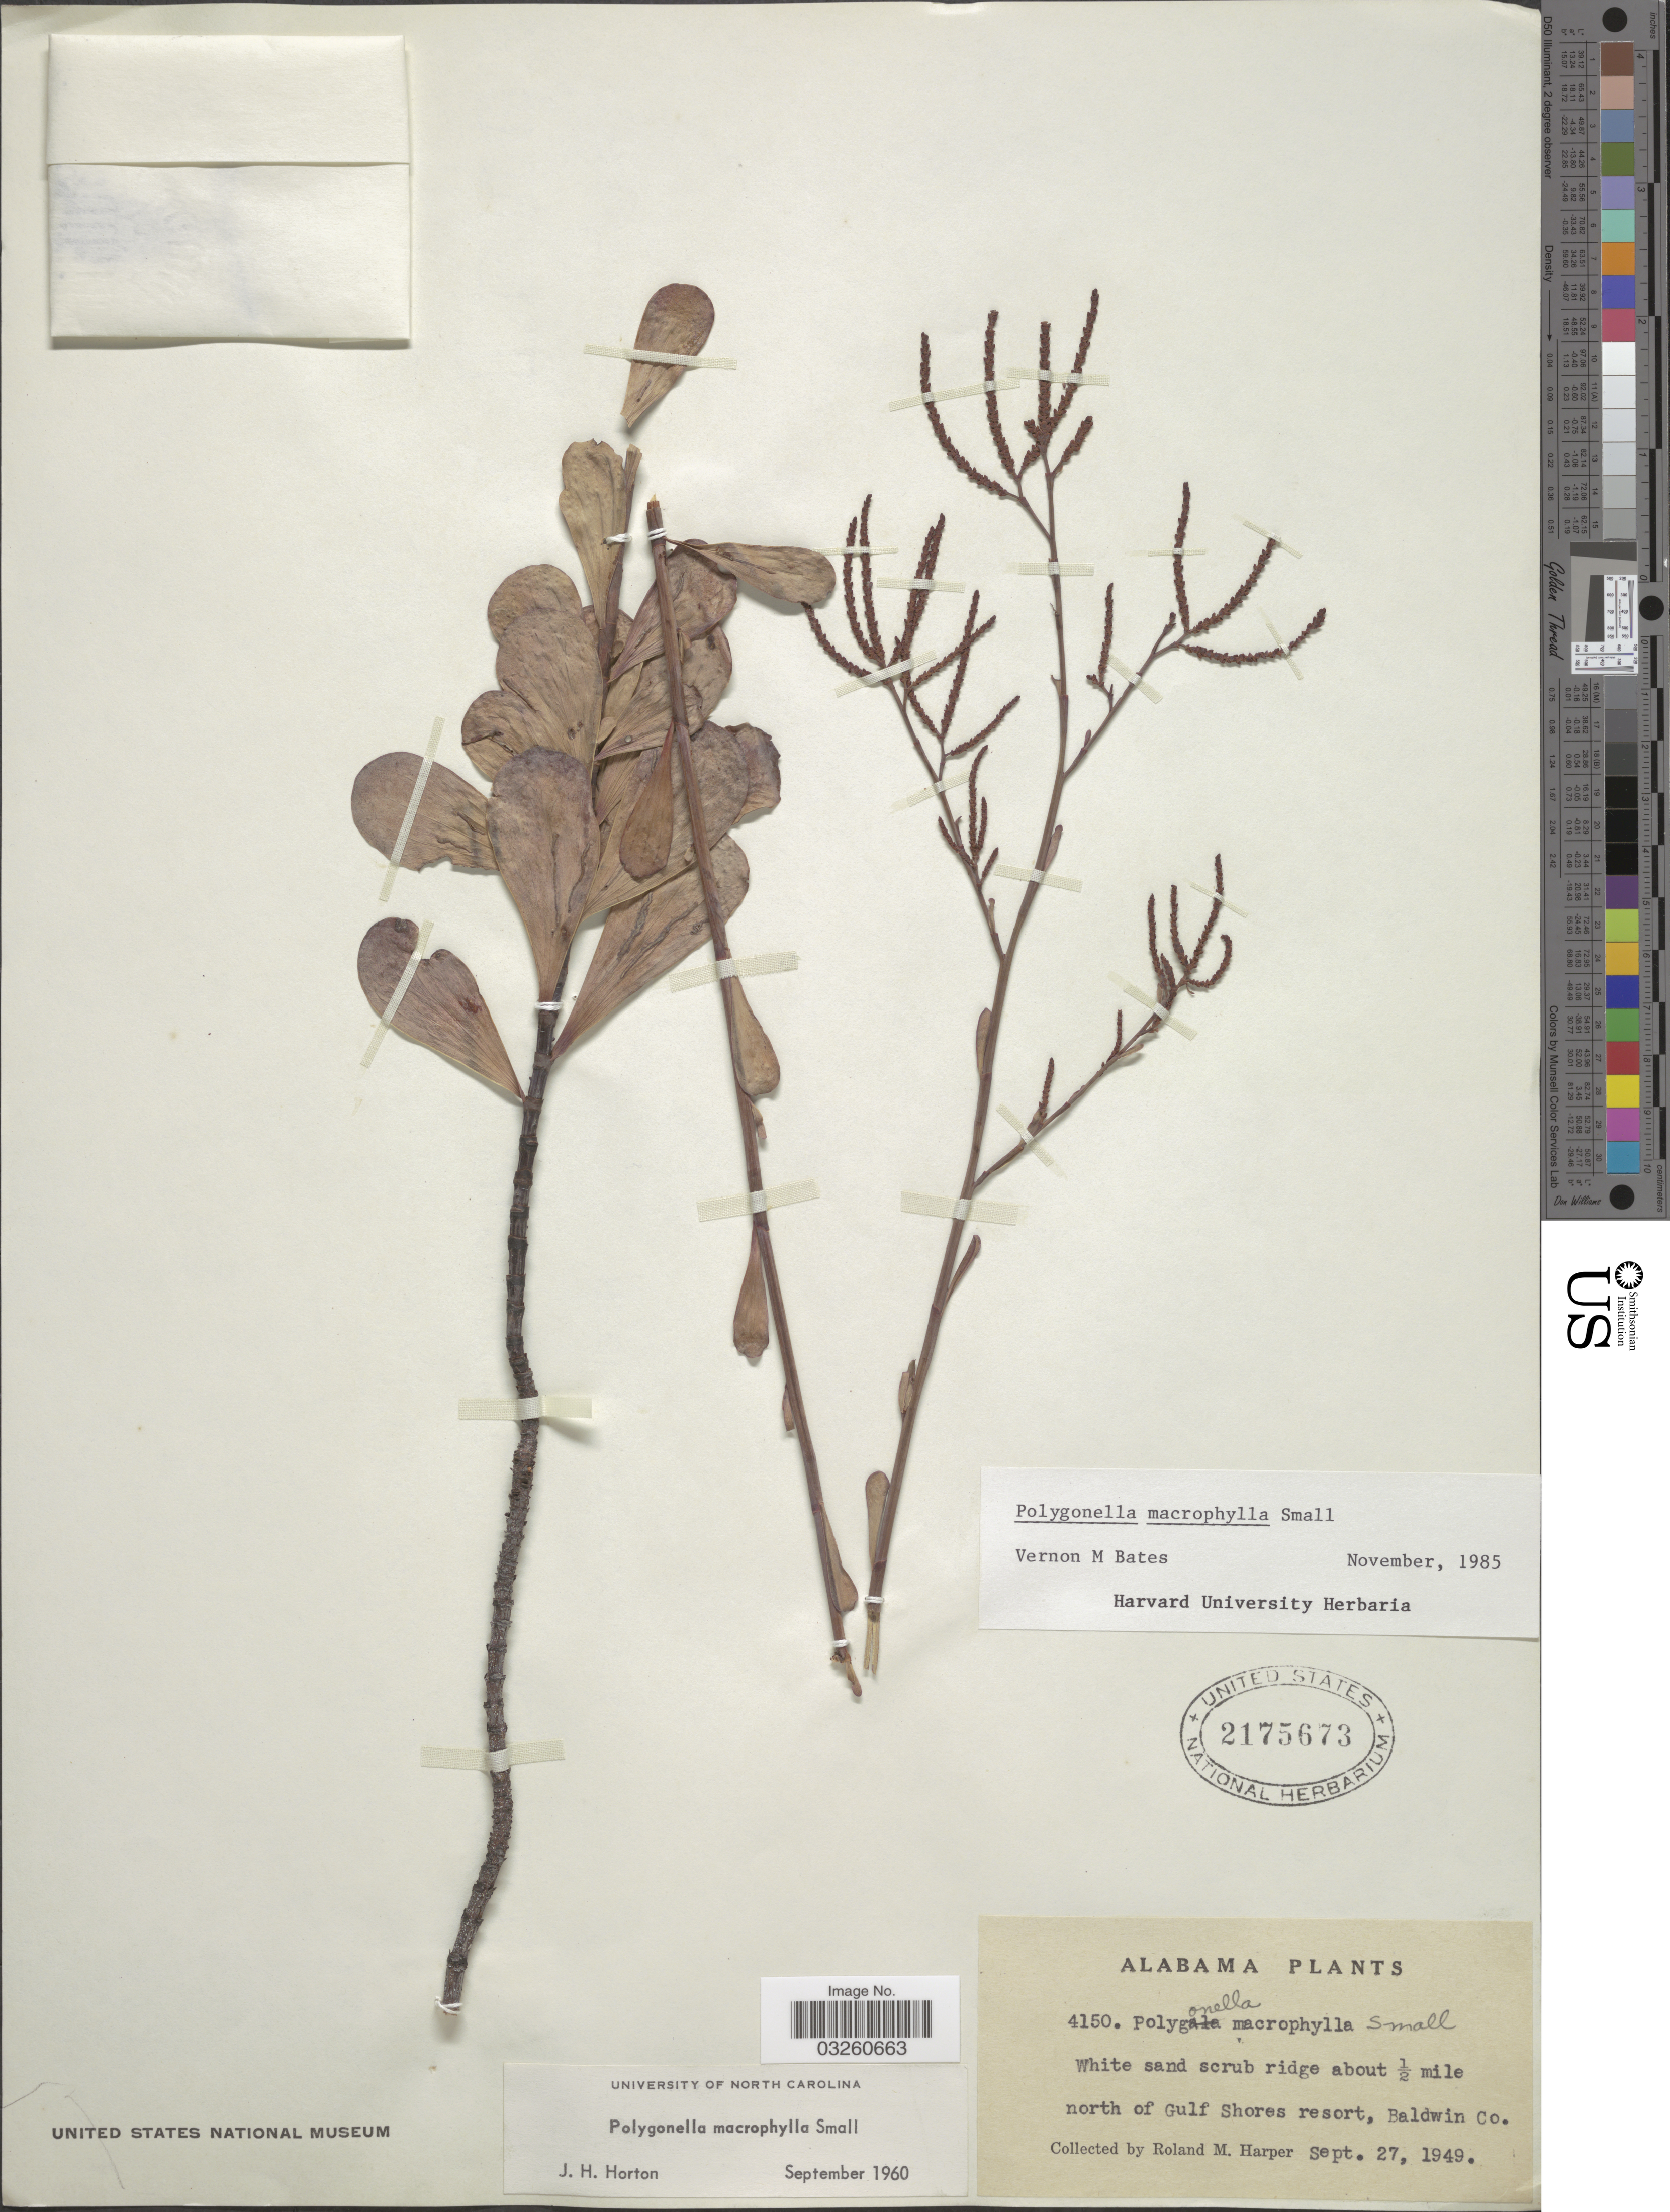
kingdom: Plantae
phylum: Tracheophyta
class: Magnoliopsida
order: Caryophyllales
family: Polygonaceae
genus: Polygonella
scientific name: Polygonella macrophylla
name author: Small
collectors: R. M. Harper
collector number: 4150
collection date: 1949-09-27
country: United States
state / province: Alabama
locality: About ½ mile north of Gulf Shores resort, Baldwin Co.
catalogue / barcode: US 2175673